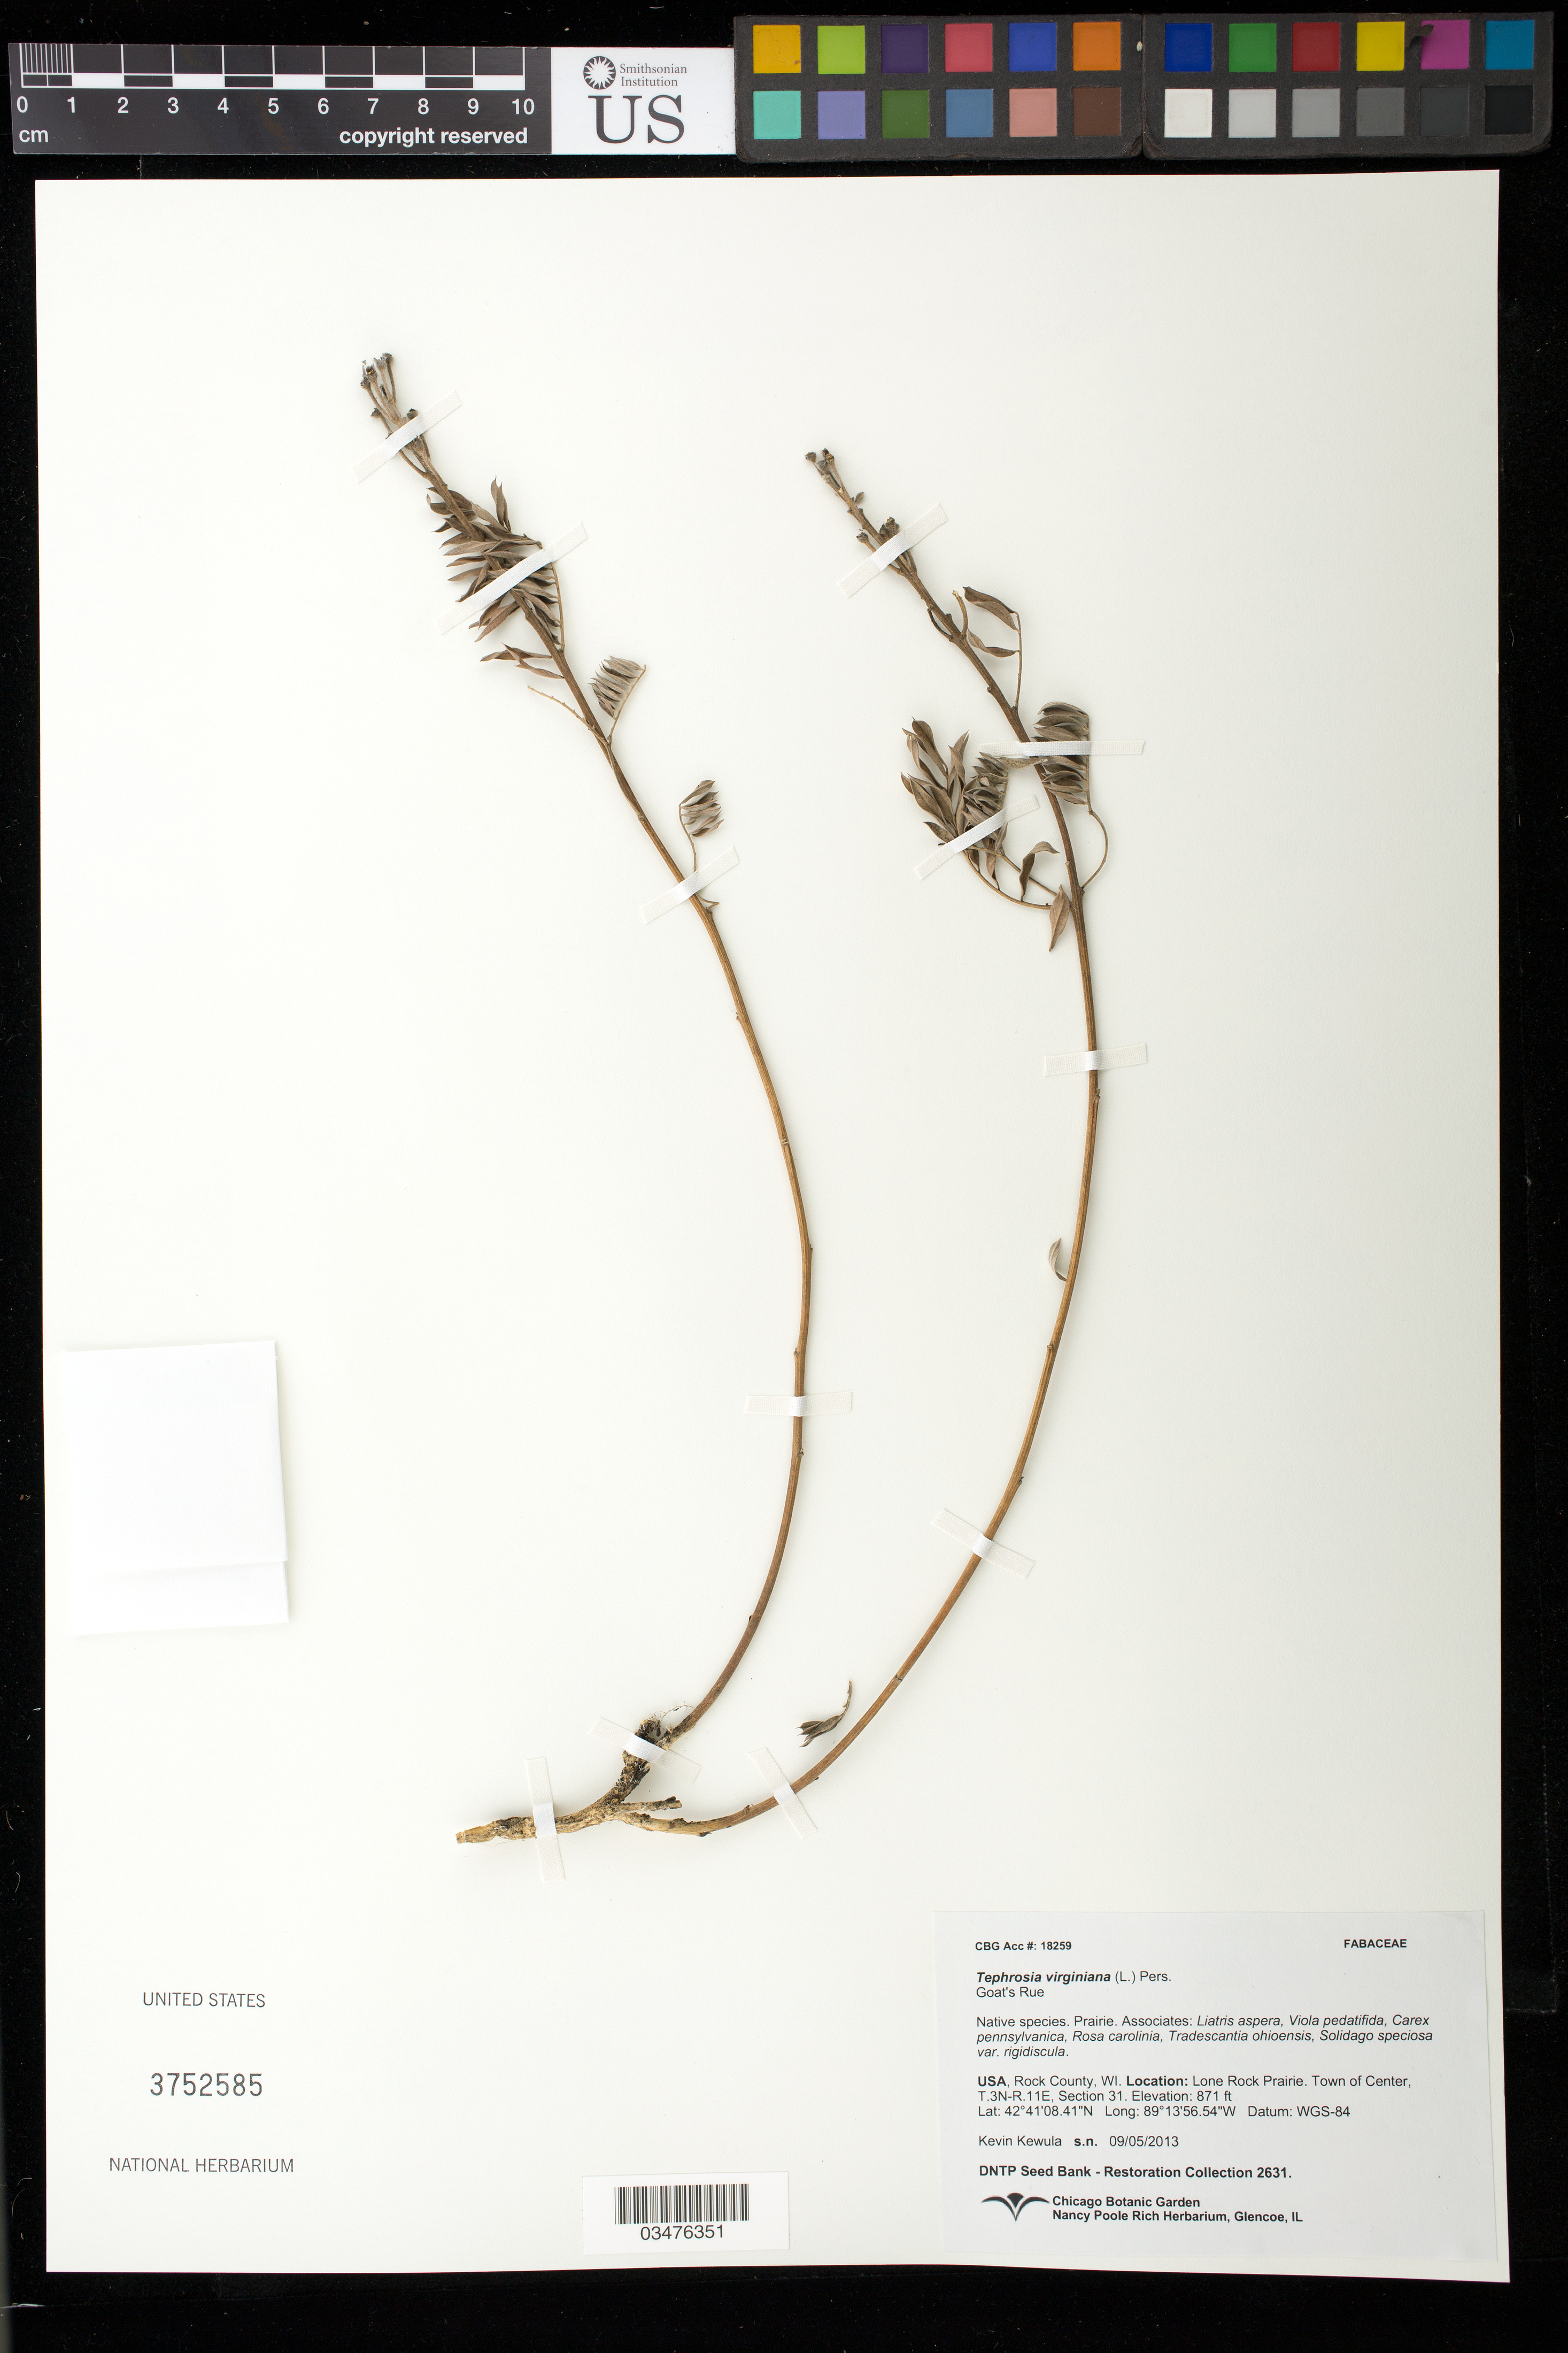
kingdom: Plantae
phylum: Tracheophyta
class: Magnoliopsida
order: Fabales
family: Fabaceae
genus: Tephrosia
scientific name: Tephrosia virginiana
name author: (L.) Pers.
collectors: K. Kewula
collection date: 2013-09-05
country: United States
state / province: Wisconsin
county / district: Rock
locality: Lone Rock Prairie. Town of Center.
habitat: Prairie. With Liatris aspera, Viola pedatifida, Rosa carolilinia, ect.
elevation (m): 265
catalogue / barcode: US 3752585